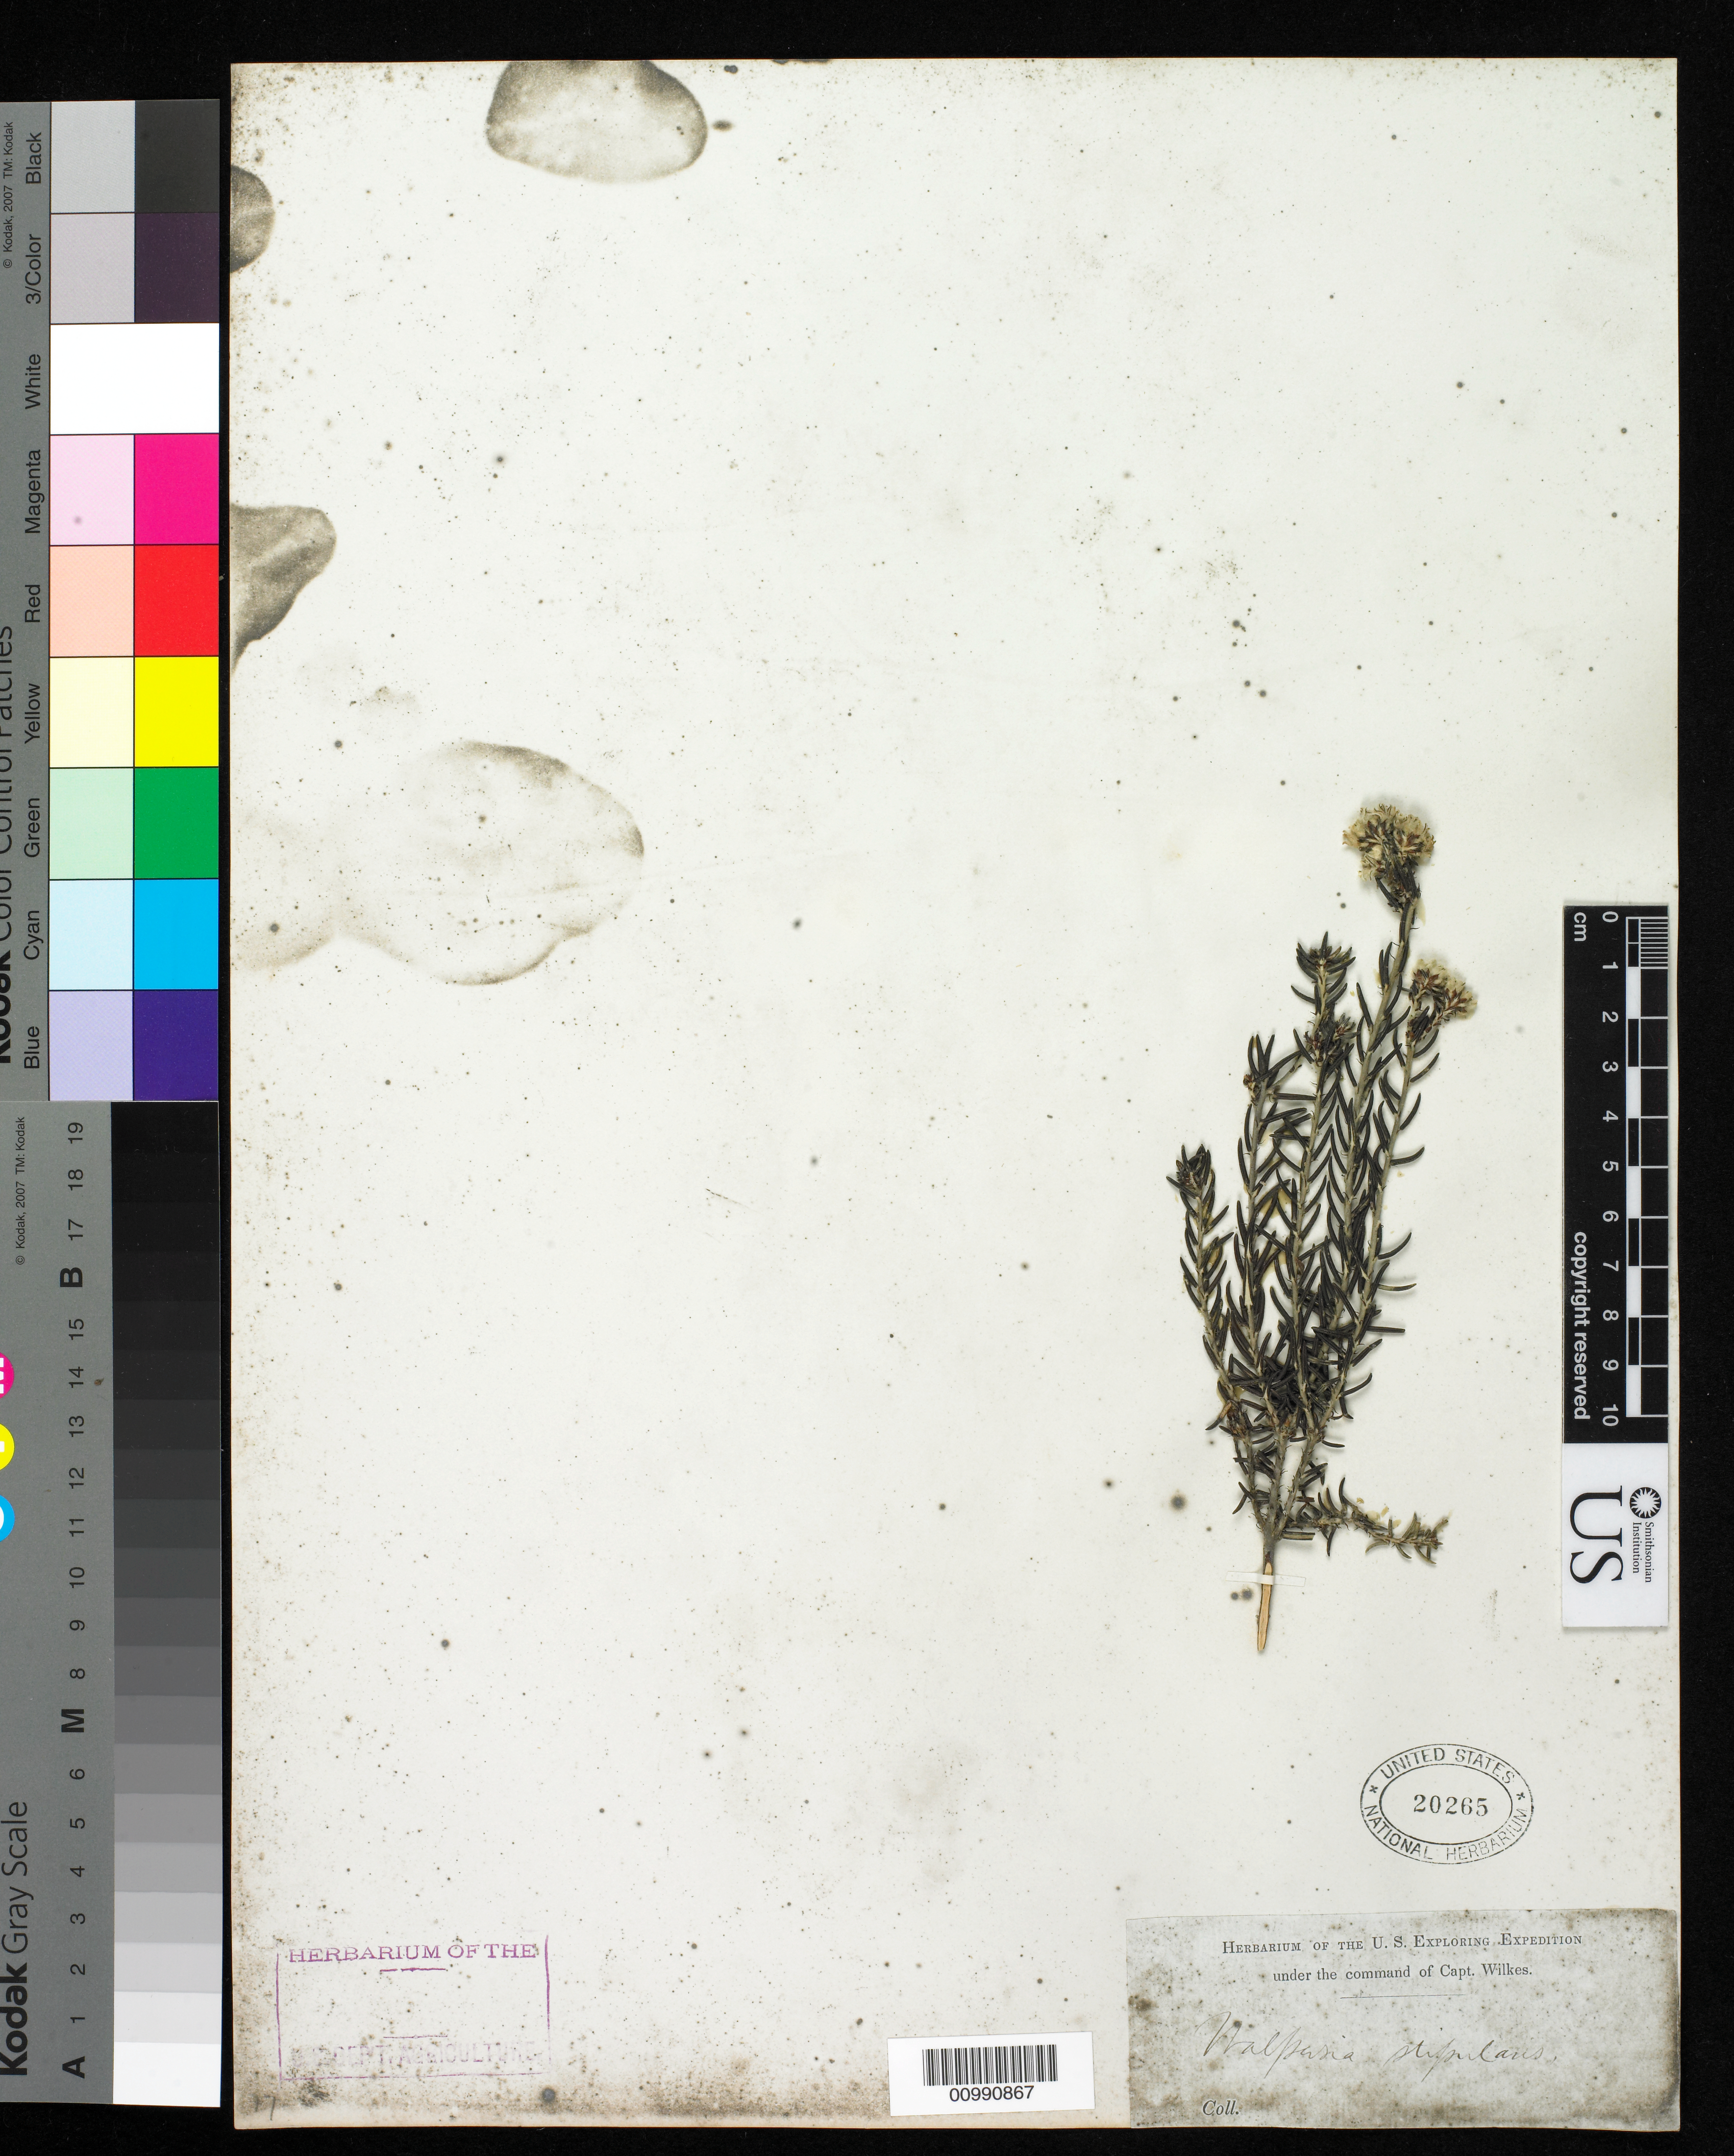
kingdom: Plantae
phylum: Tracheophyta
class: Magnoliopsida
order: Rosales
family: Rhamnaceae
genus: Trichocephalus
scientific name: Trichocephalus stipularis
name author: (L.) Brongn.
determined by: Strong, Mark T., (BOT), Smithsonian Institution - National Museum of Natural History (UNITED STATES)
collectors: Wilkes Explor. Exped.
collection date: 1838/1842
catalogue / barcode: US 20265